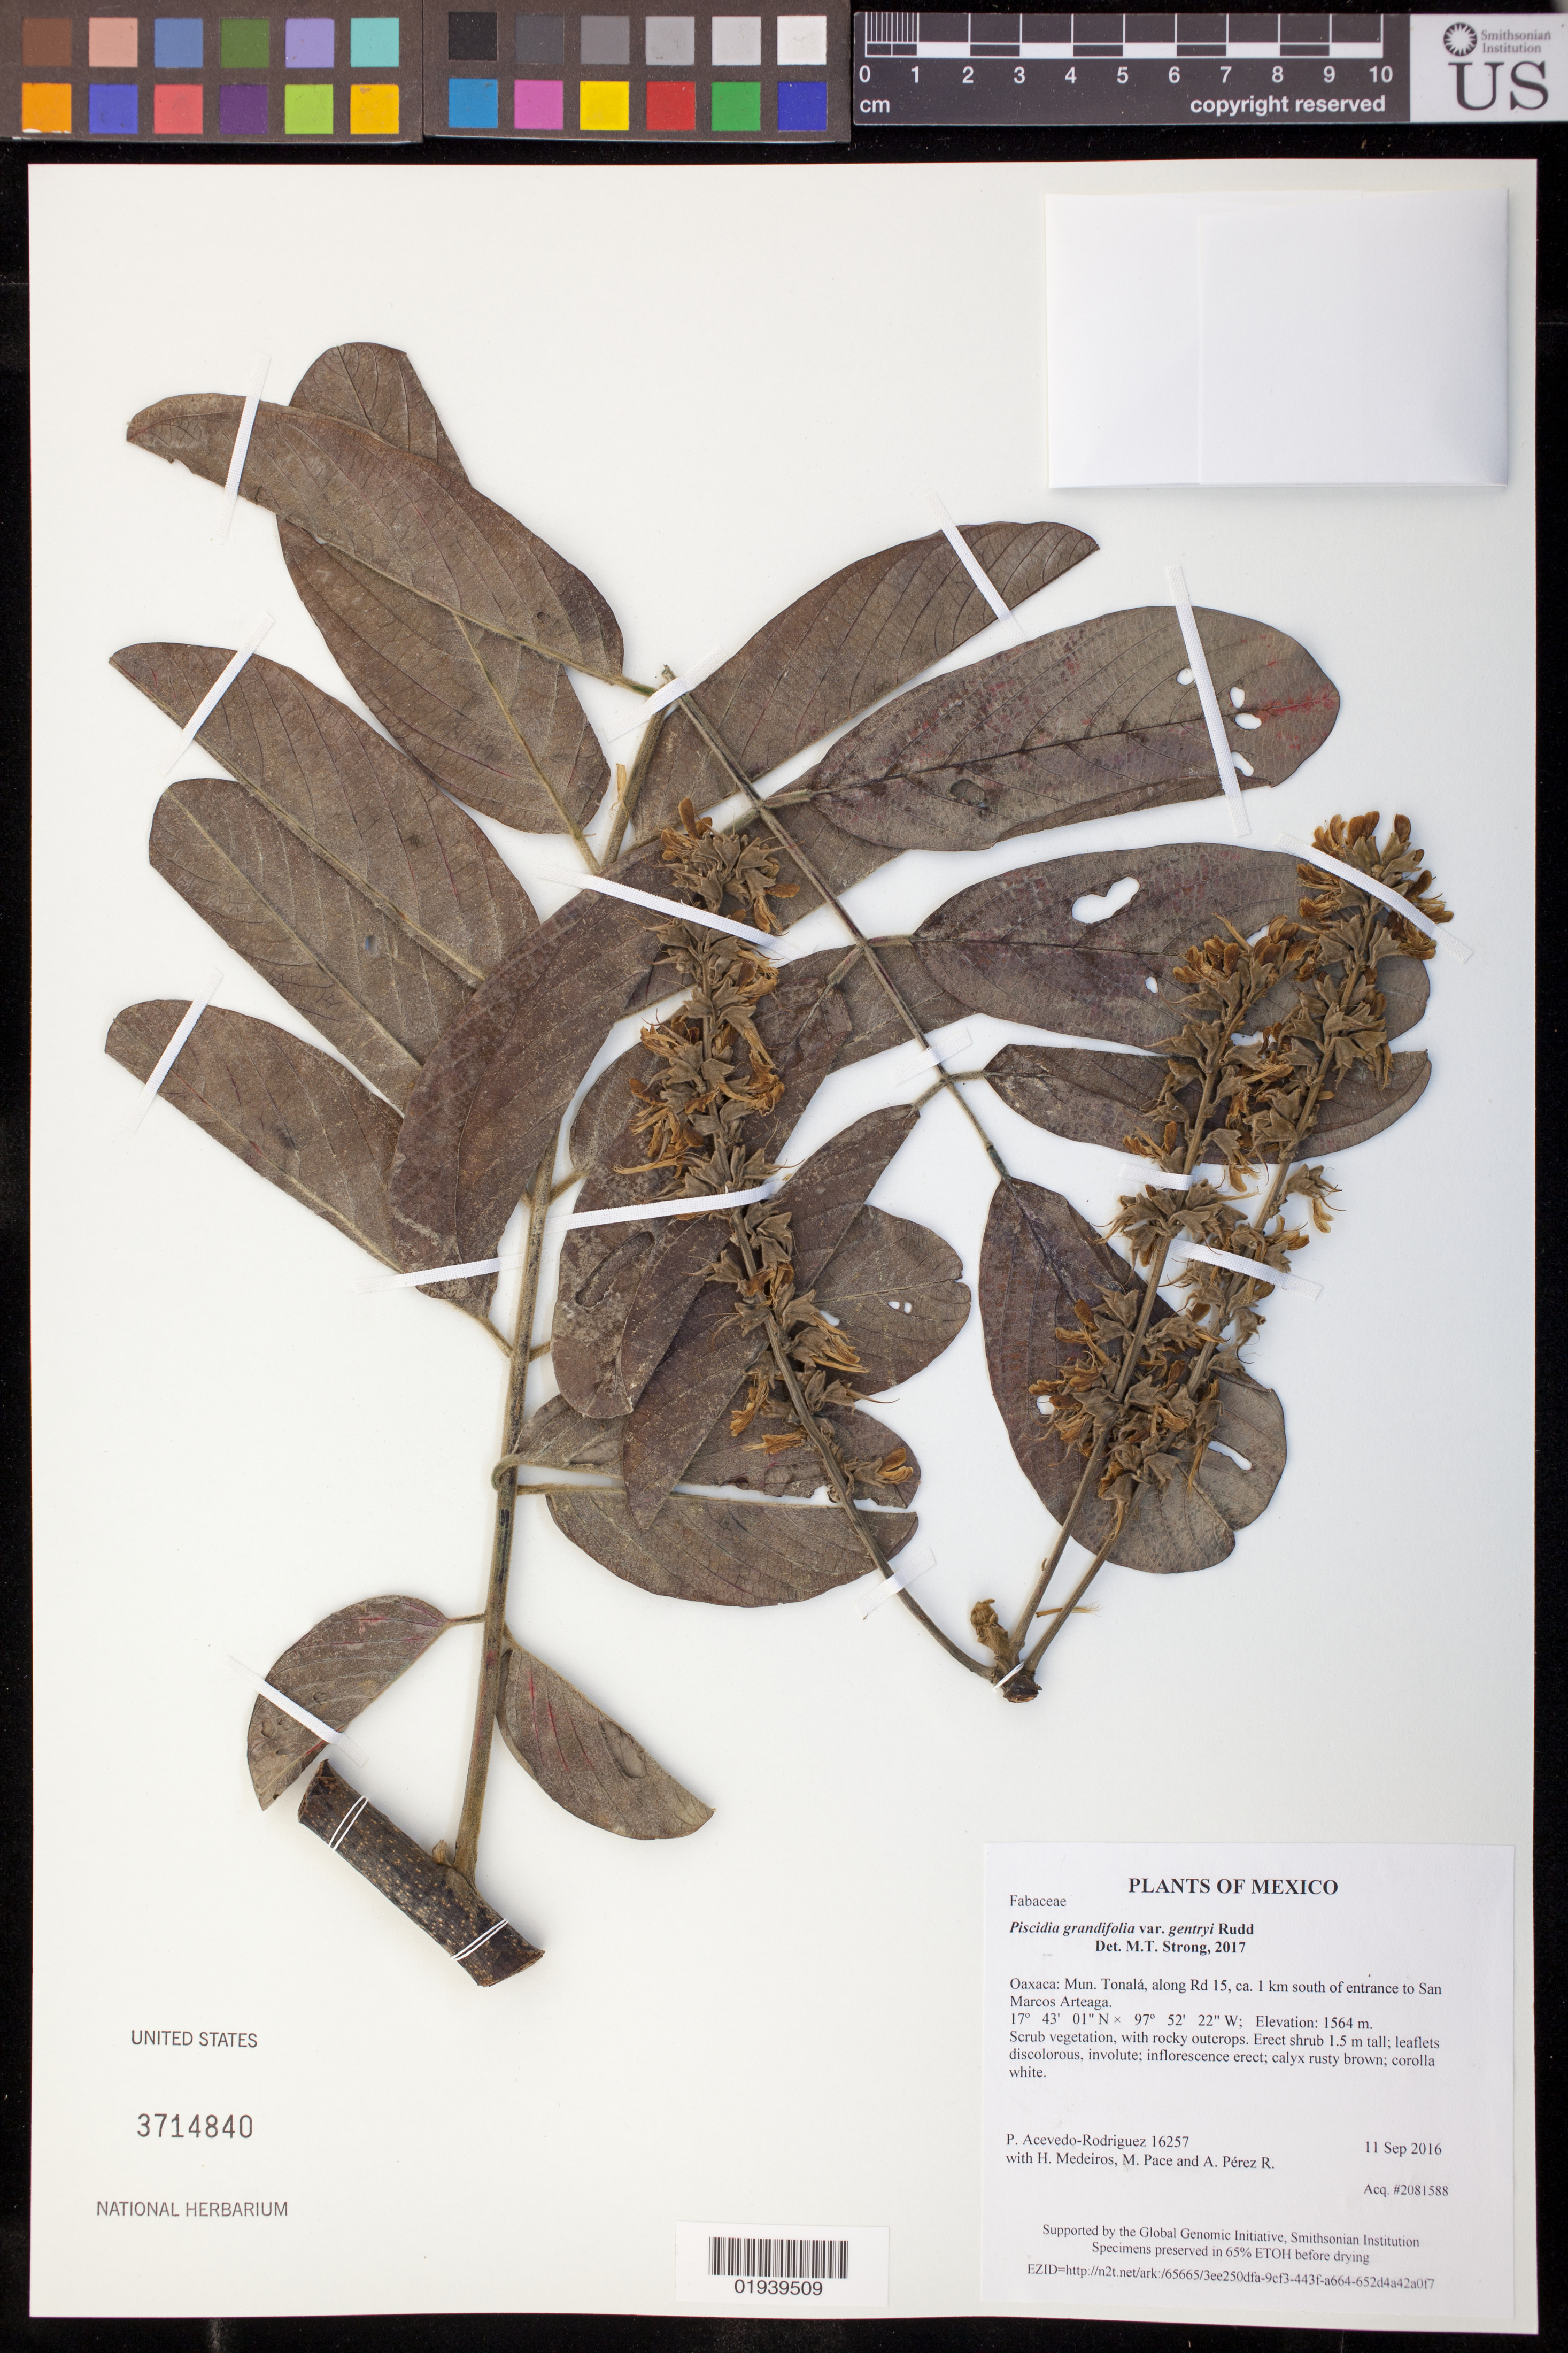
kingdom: Plantae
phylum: Tracheophyta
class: Magnoliopsida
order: Fabales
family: Fabaceae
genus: Piscidia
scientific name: Piscidia grandifolia var. gentryi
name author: Rudd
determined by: Strong, M. T., (US), Smithsonian Institution - National Museum of Natural History (UNITED STATES)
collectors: P. Acevedo-Rodr., H. Medeiros, M. R. Pace & A. Pérez R.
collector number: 16257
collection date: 2016-09-11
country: Mexico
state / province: Oaxaca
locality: Mun. Tonalá, along Rd 15, ca. 1 km south of entrance to San Marcos Arteaga.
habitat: Scrub vegetation, with rocky outcrops.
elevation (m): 1564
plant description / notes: US, NY, MO, K, F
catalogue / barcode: US 3714840